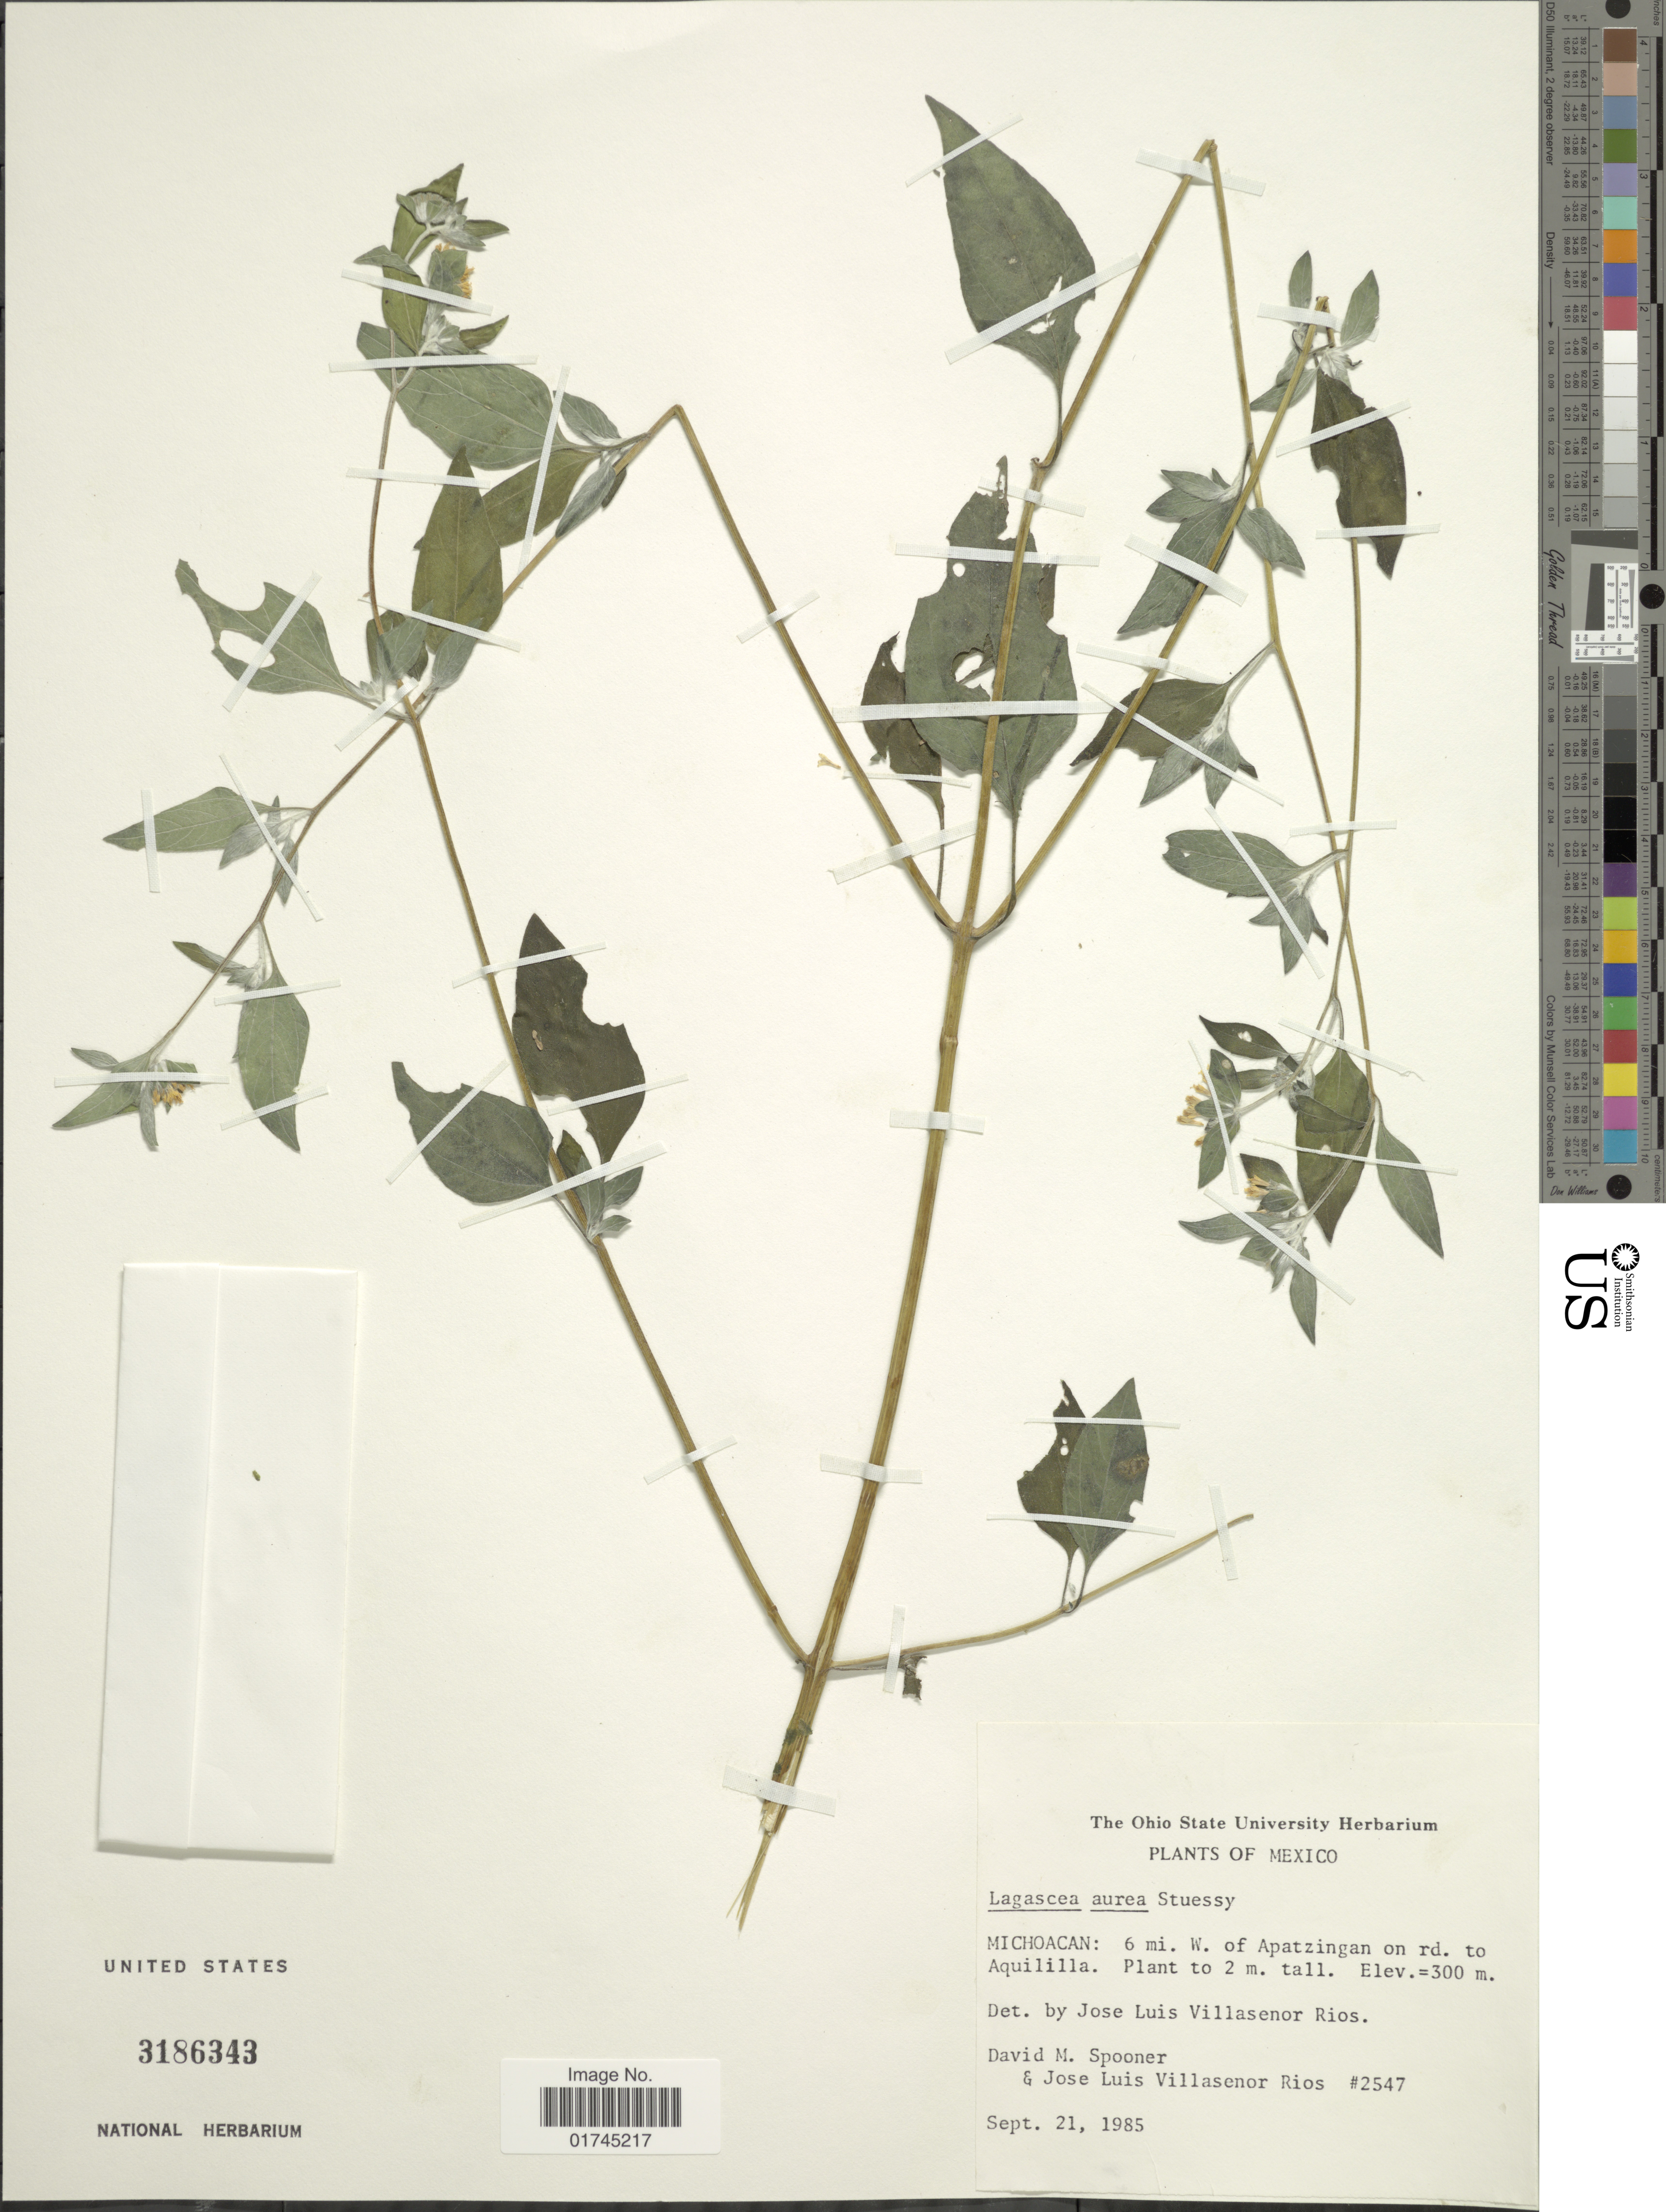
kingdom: Plantae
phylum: Tracheophyta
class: Magnoliopsida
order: Asterales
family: Asteraceae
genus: Lagascea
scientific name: Lagascea aurea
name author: Stuessy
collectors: D. Spooner & J. L. Villasenor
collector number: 2547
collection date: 1985-09-21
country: Mexico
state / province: Michoacán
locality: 6 mi. W. of Apatzingan on rd. to Aquililla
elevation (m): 300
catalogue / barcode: US 3186343